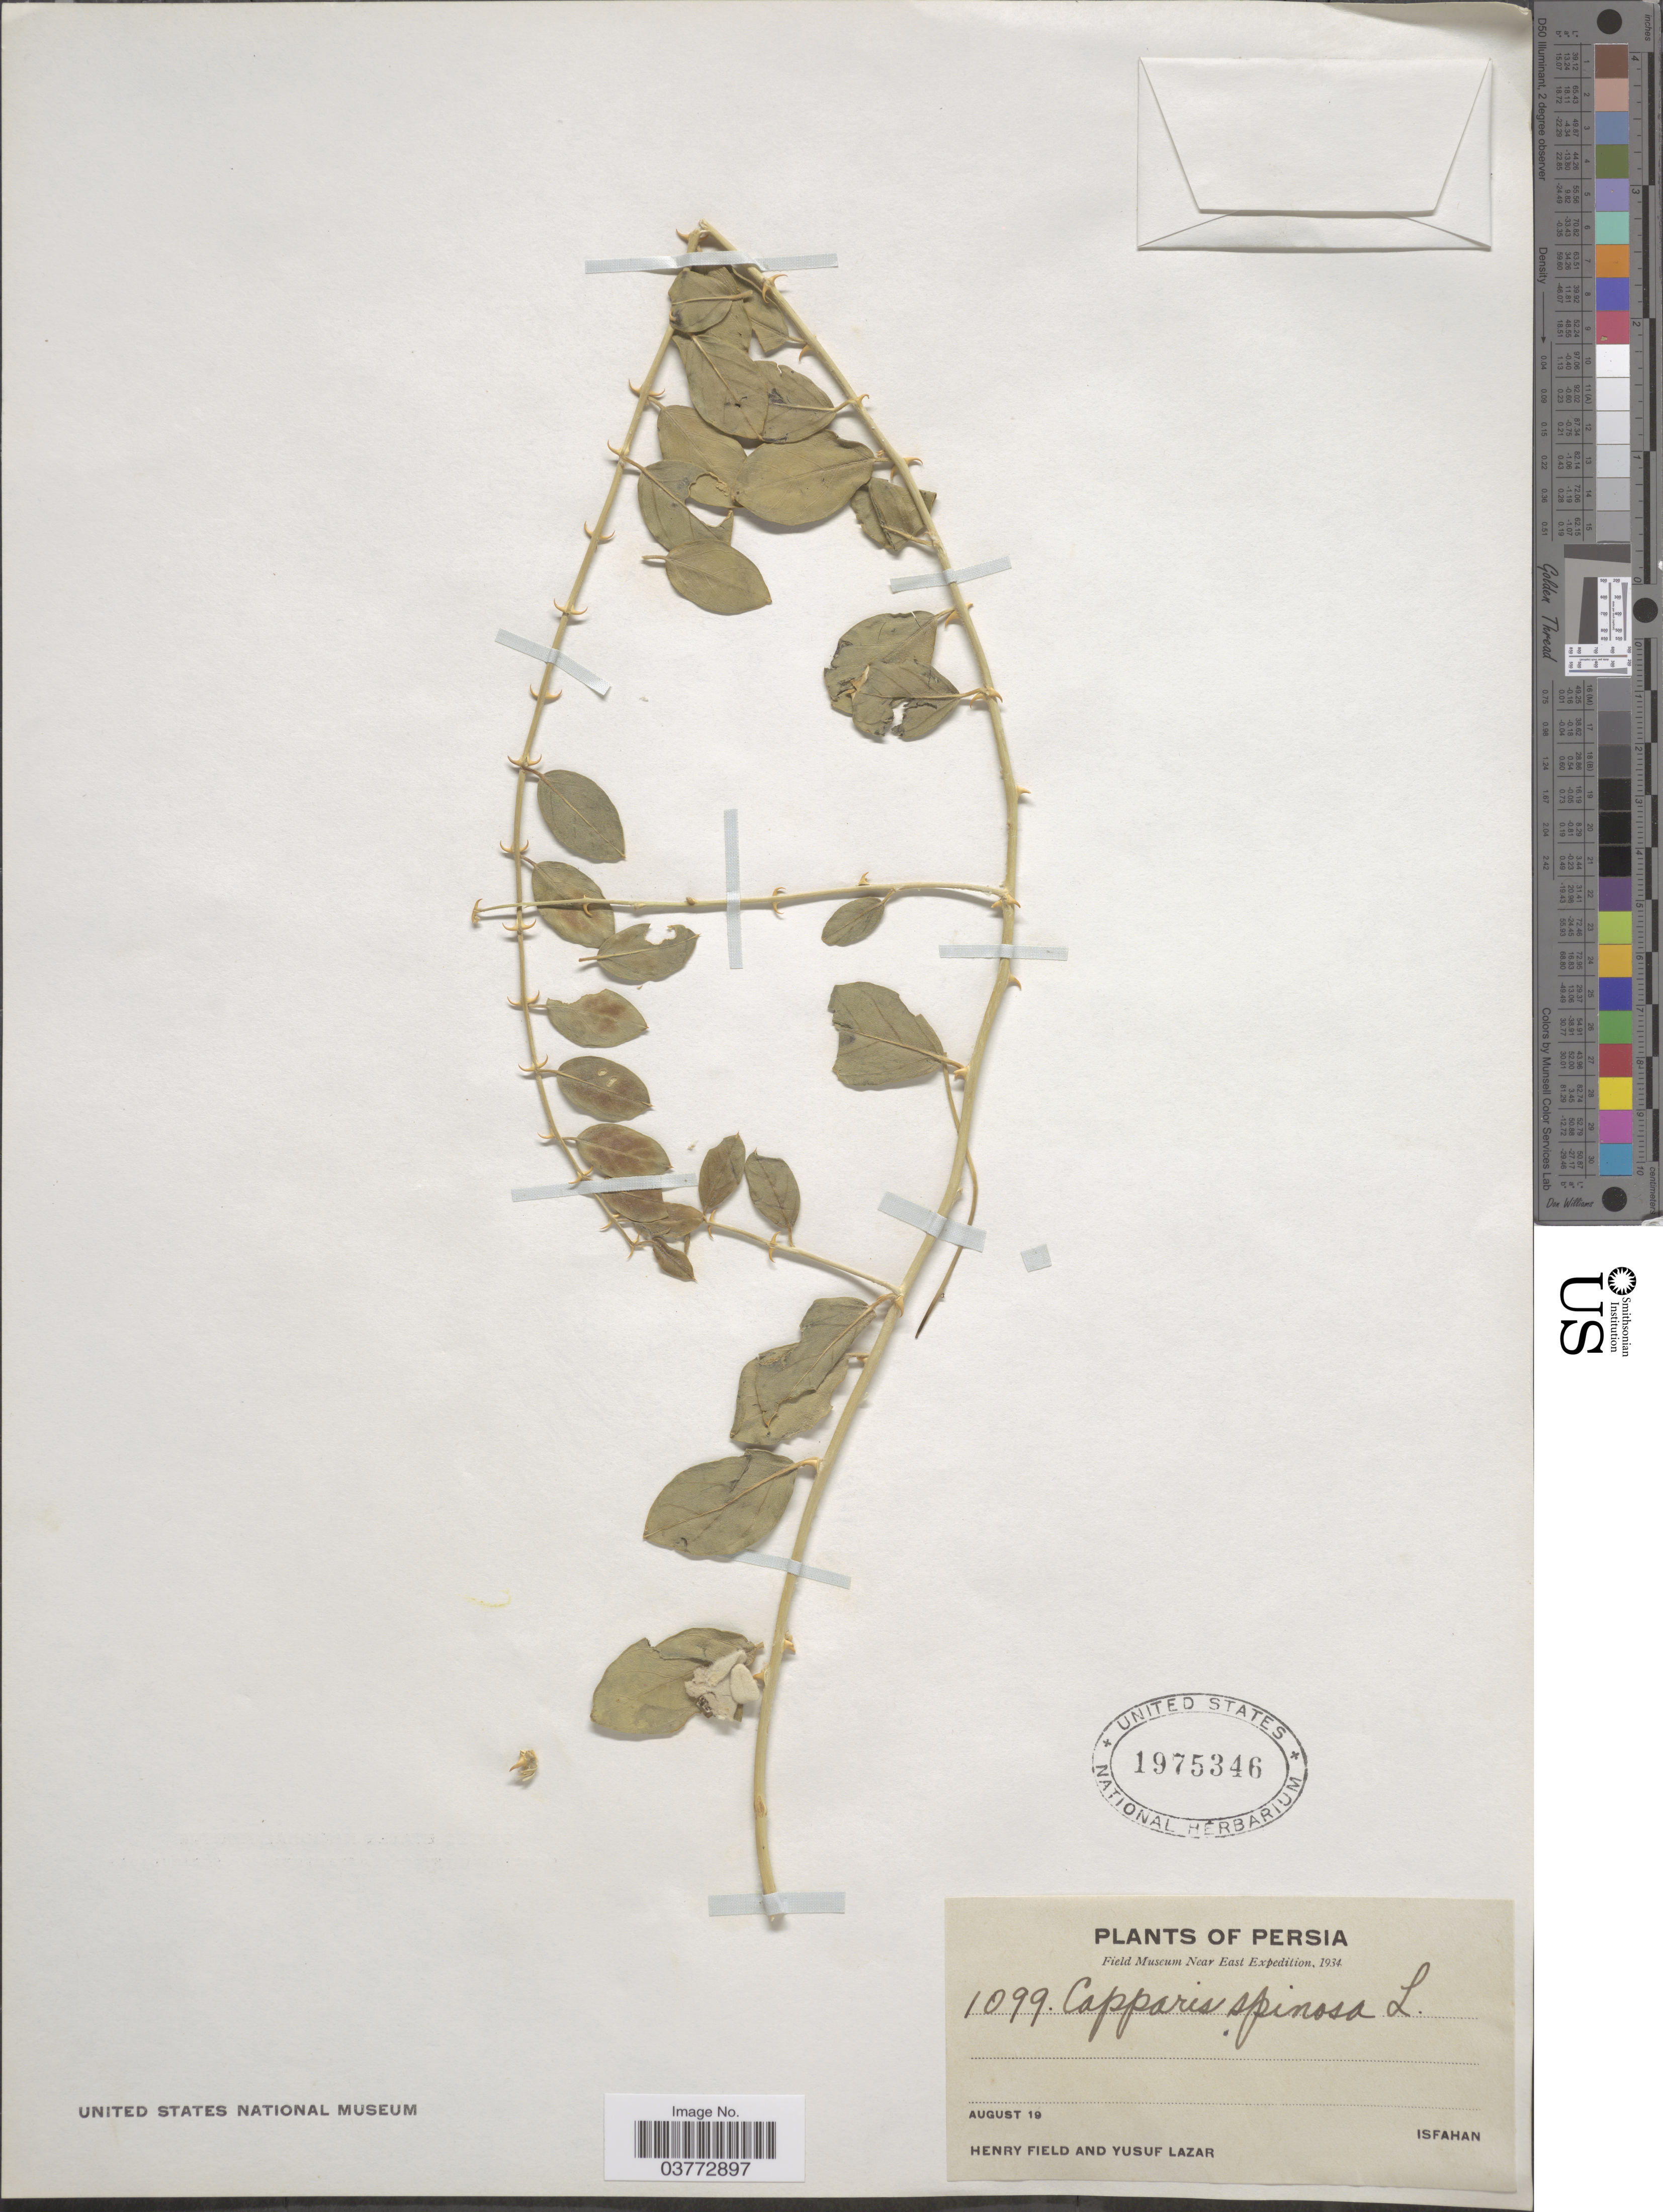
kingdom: Plantae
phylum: Tracheophyta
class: Magnoliopsida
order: Brassicales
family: Capparaceae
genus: Capparis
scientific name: Capparis sicula subsp. sicula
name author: Veill. ex Duhamel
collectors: H. Field & Y. Lazar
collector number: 1099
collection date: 1934-08-19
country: Iran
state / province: Esfahan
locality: Persia. Isfahan.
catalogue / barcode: US 1975346